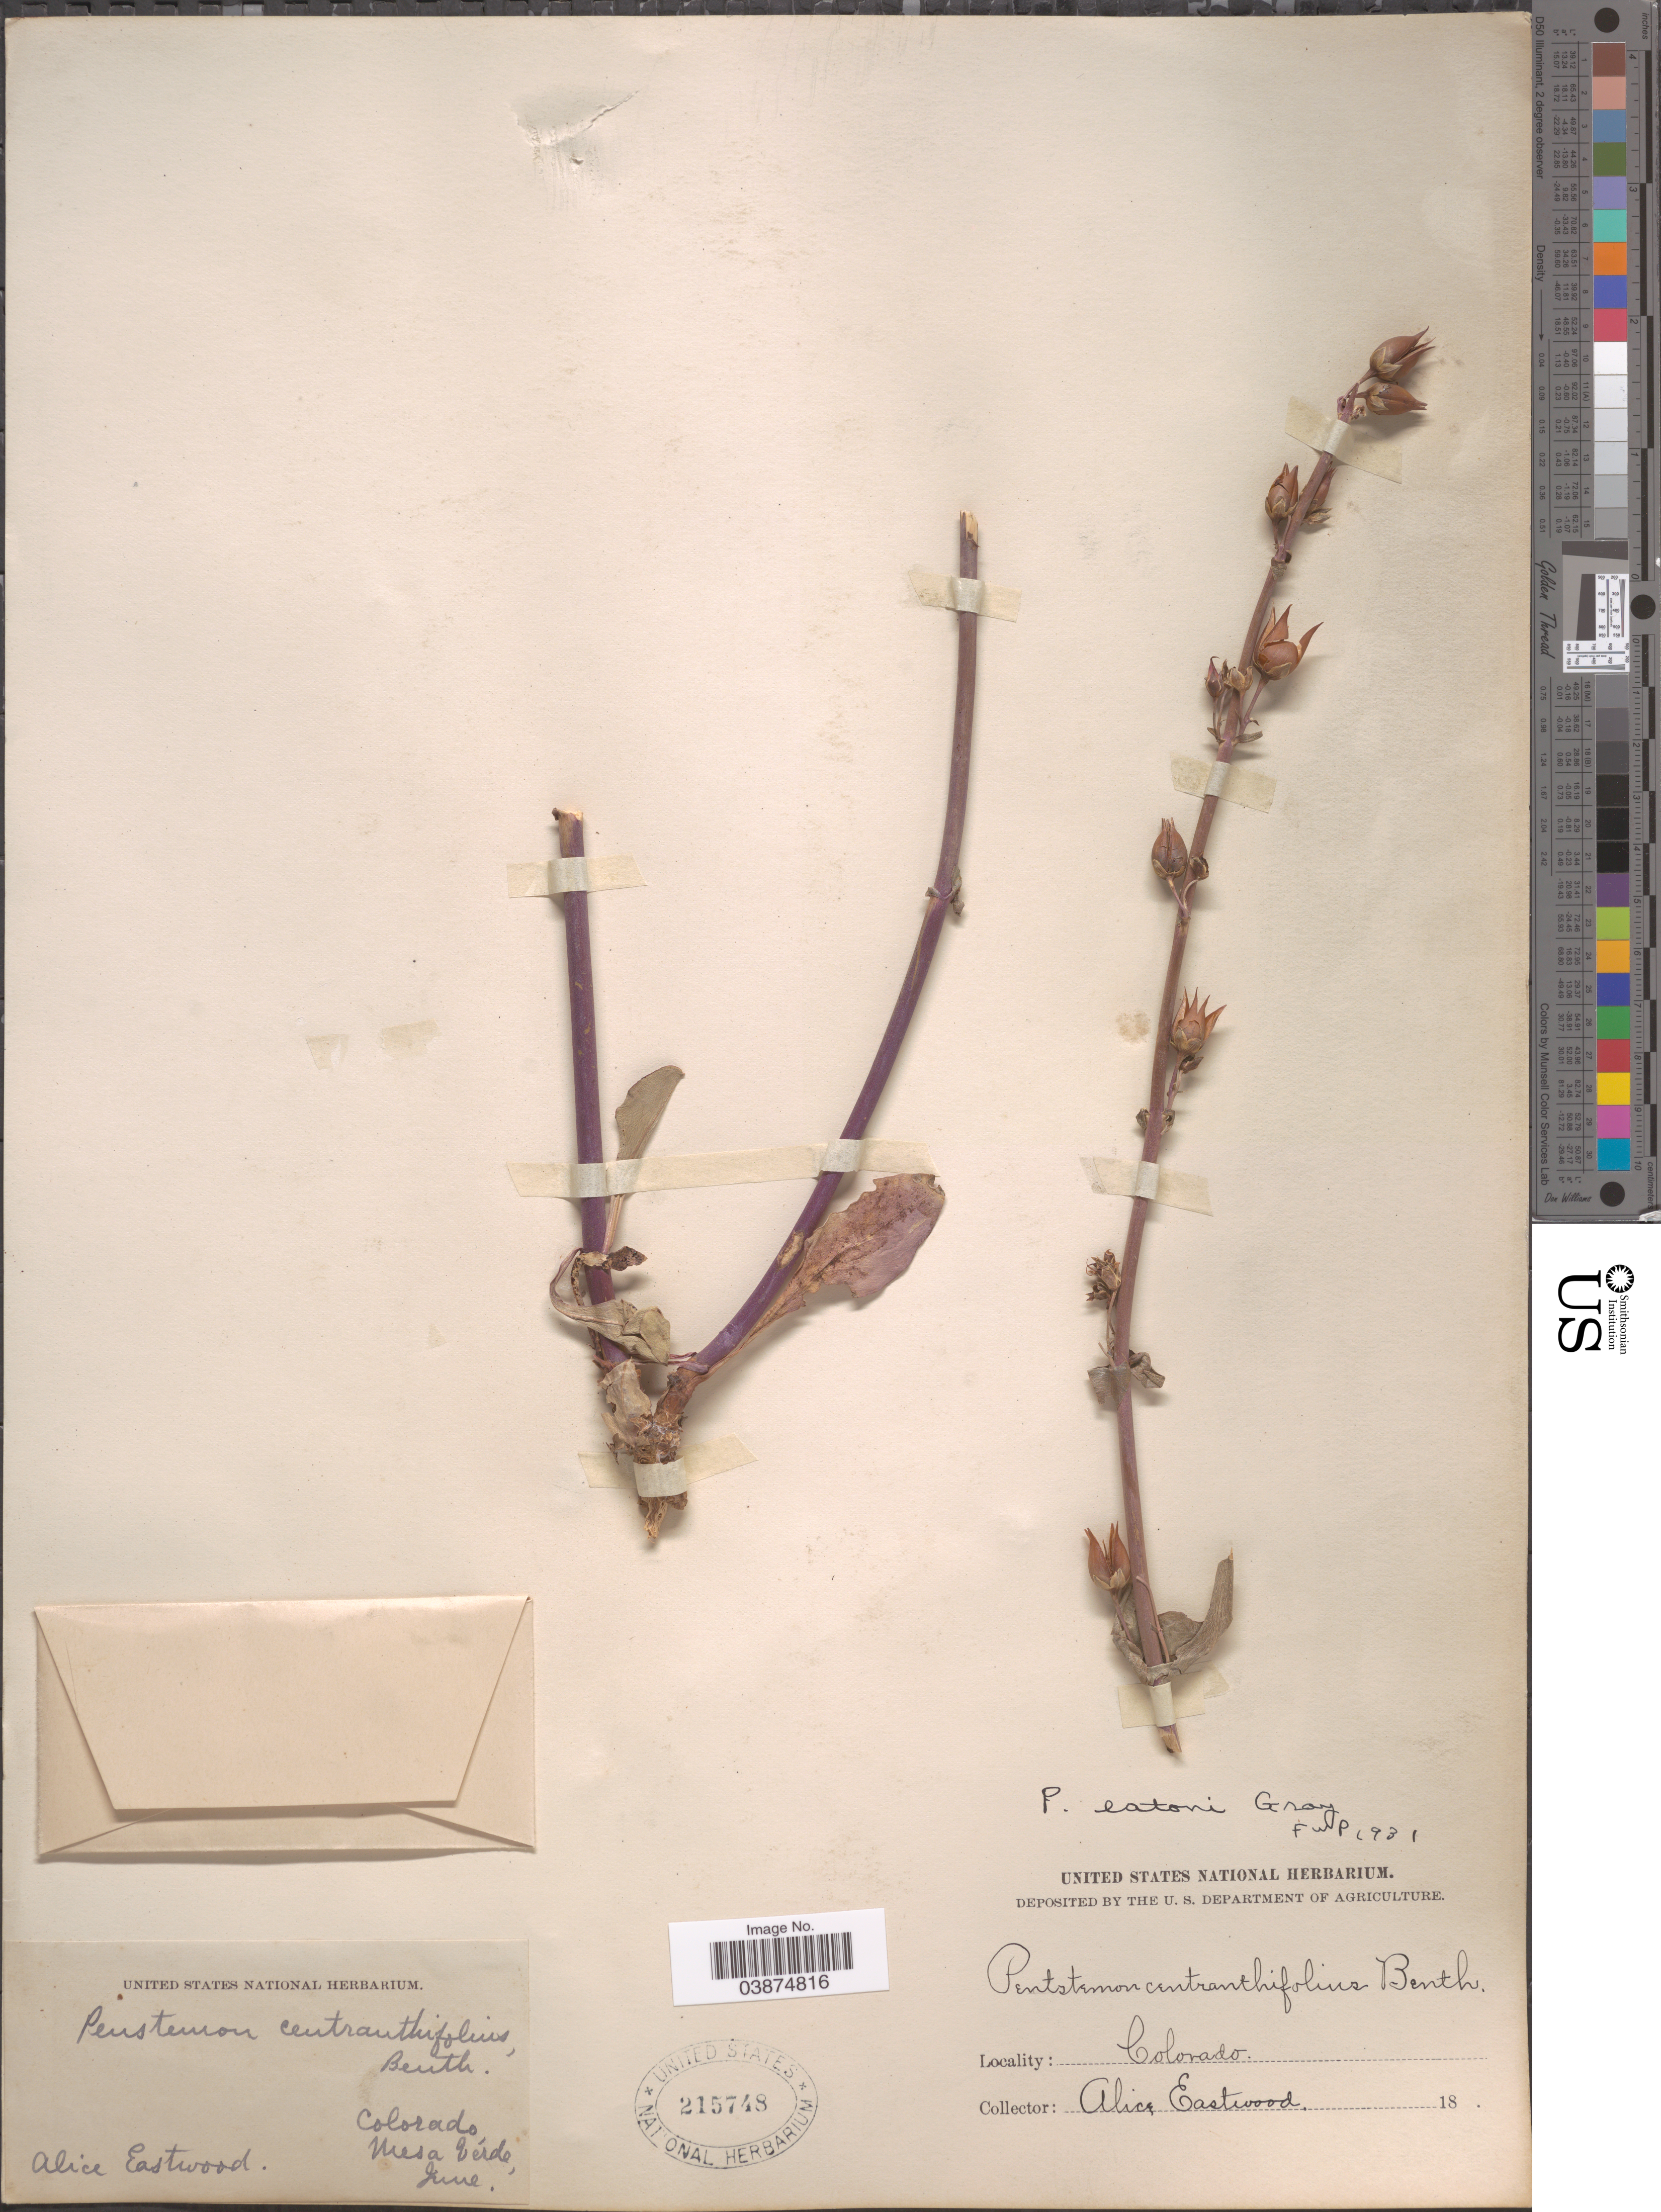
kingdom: Plantae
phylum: Tracheophyta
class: Magnoliopsida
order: Lamiales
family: Plantaginaceae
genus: Penstemon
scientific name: Penstemon eatonii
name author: A. Gray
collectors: A. Eastwood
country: United States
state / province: Colorado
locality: Mesa Verde.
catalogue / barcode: US 215748